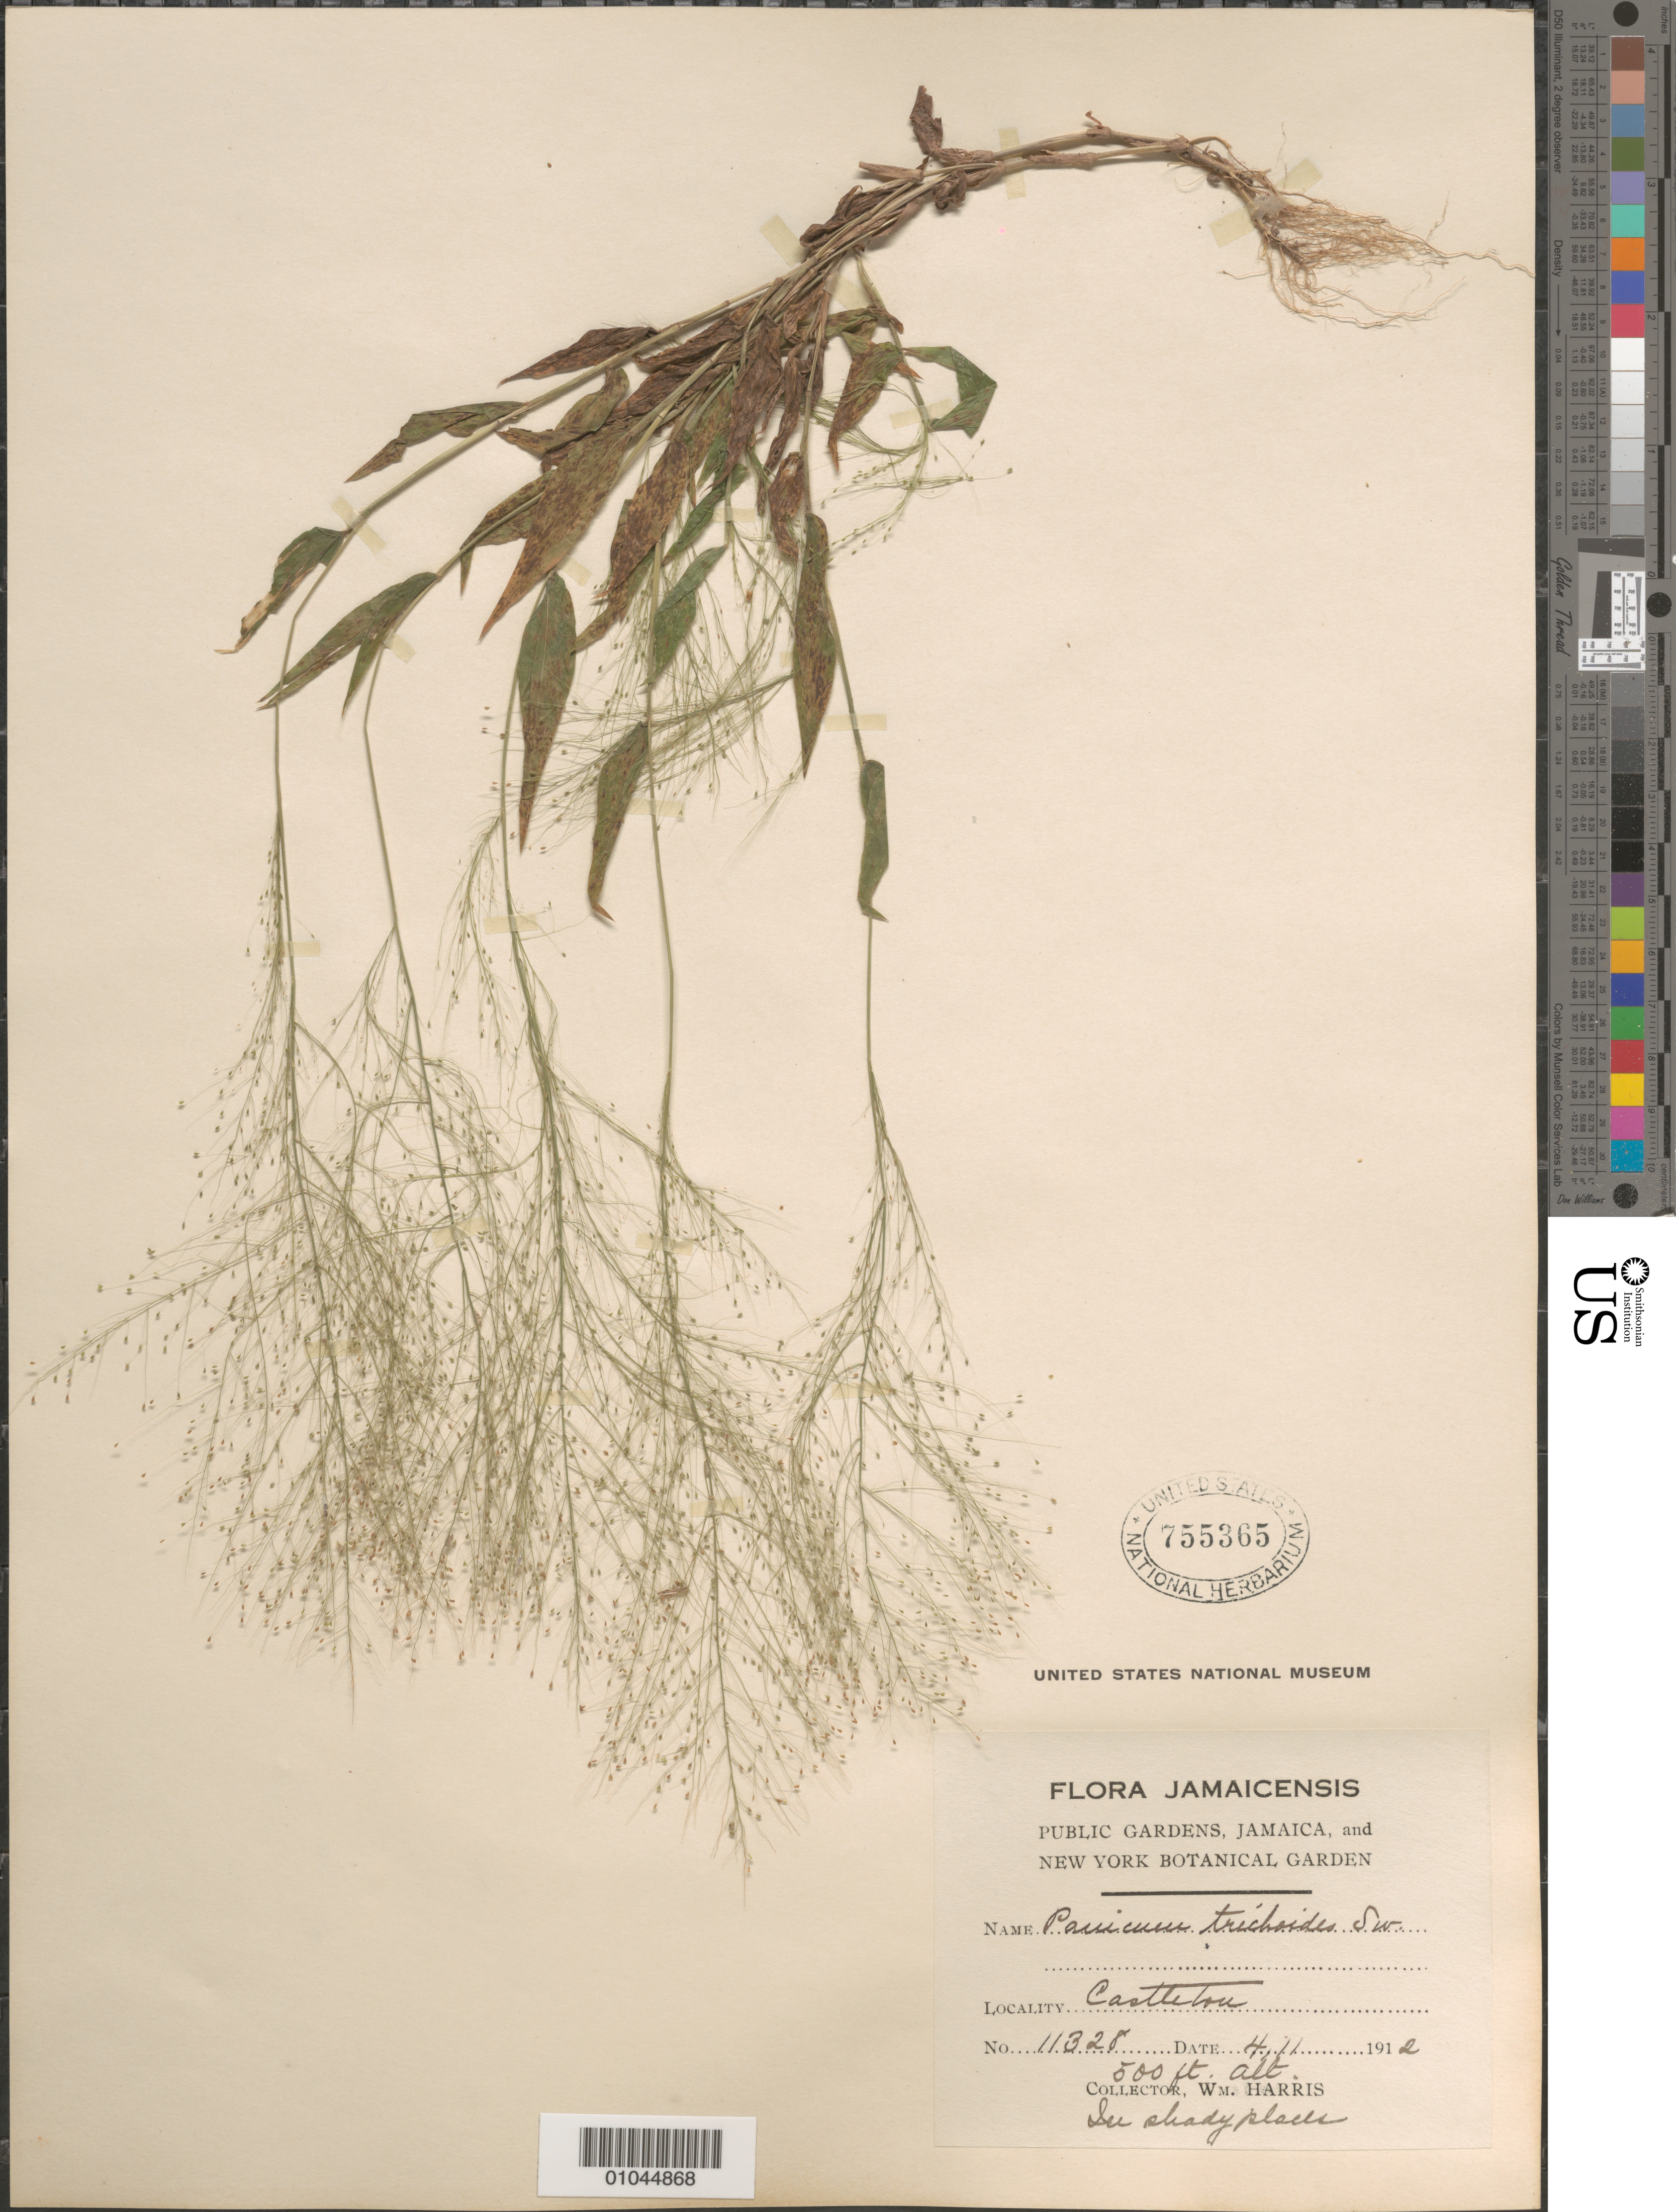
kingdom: Plantae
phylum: Tracheophyta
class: Liliopsida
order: Poales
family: Poaceae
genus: Panicum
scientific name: Panicum trichoides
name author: Sw.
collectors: W. Harris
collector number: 11328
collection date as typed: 04 Nov 1912 or 11 Apr 1912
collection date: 1912-04-11 or 1912-11-04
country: Jamaica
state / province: Saint Andrew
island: Jamaica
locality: Castleton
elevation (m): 152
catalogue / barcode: US 755365